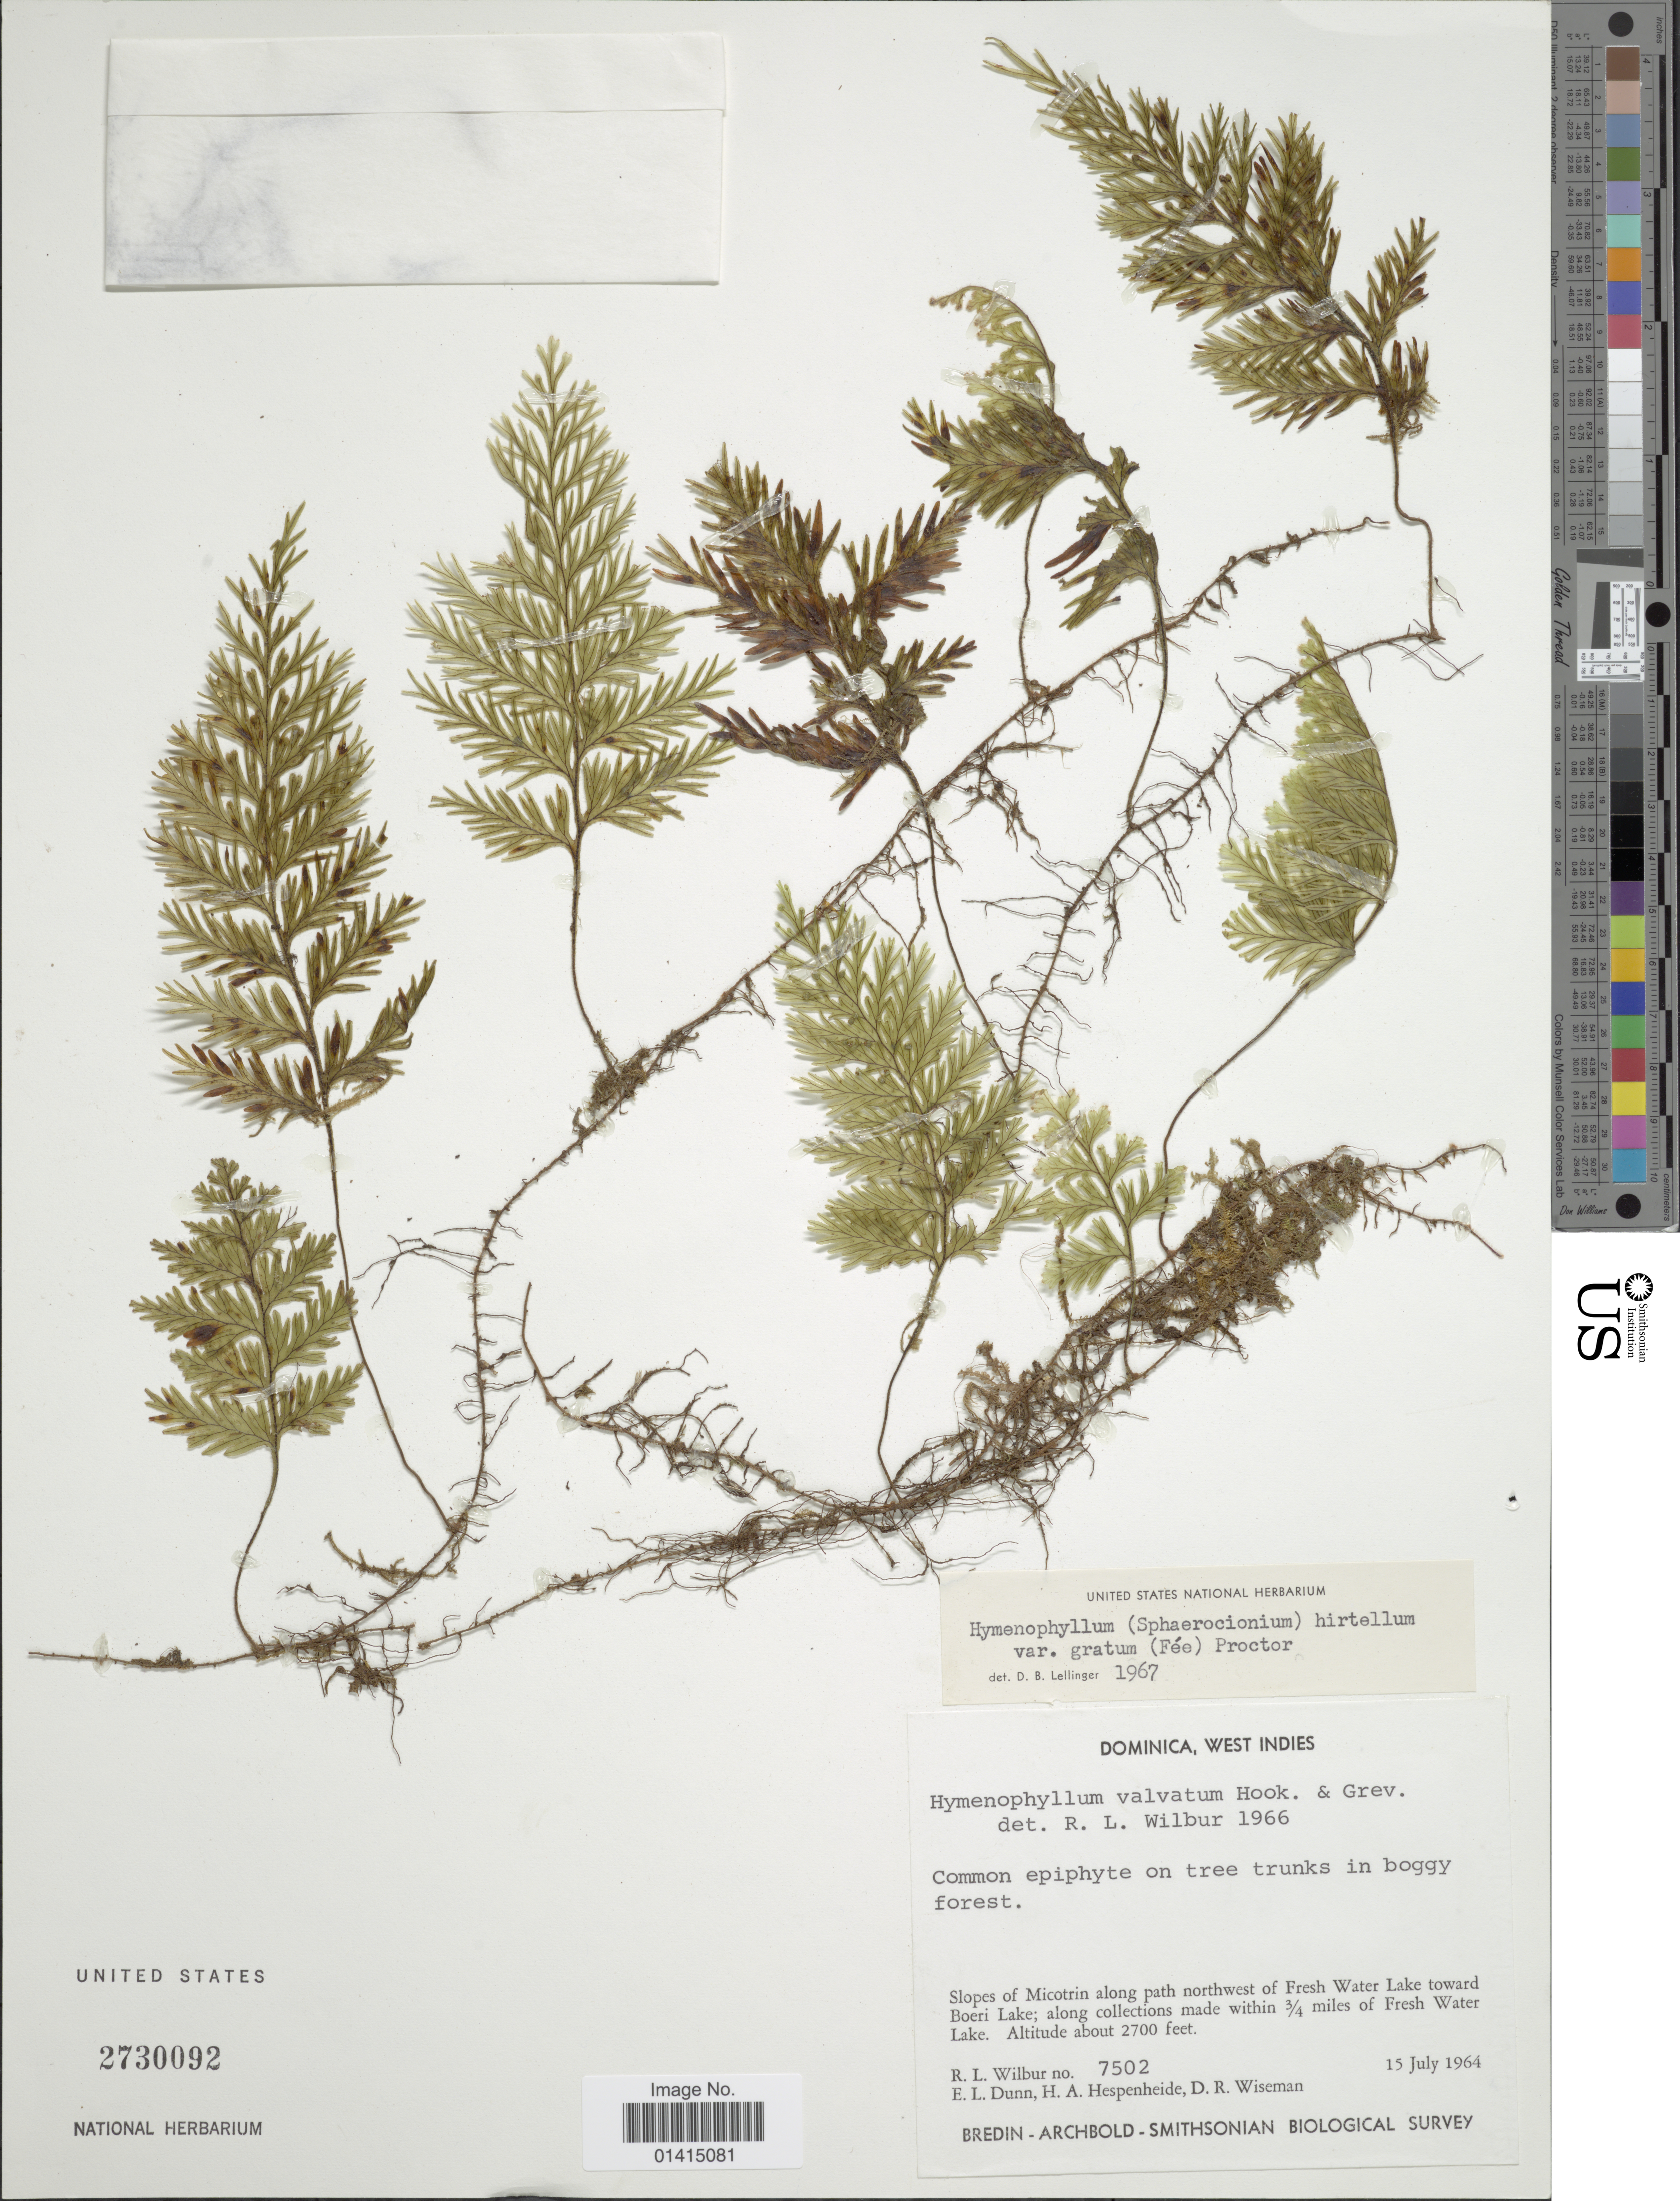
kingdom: Plantae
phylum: Tracheophyta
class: Polypodiopsida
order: Hymenophyllales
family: Hymenophyllaceae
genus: Hymenophyllum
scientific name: Hymenophyllum hirtellum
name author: Sw. in Schrad.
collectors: R. L. Wilbur, E. Dunn, H. A. Hespenheide & D. R. Wiseman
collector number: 7502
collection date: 1964-07-15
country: Dominica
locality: Dominica, West Indies, slopes of Micotrin along path northwest of Fresh Water Lake toward Boeri Lake, along collections made within 3/4 miles of Fresh Water Lake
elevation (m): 823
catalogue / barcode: US 2730092